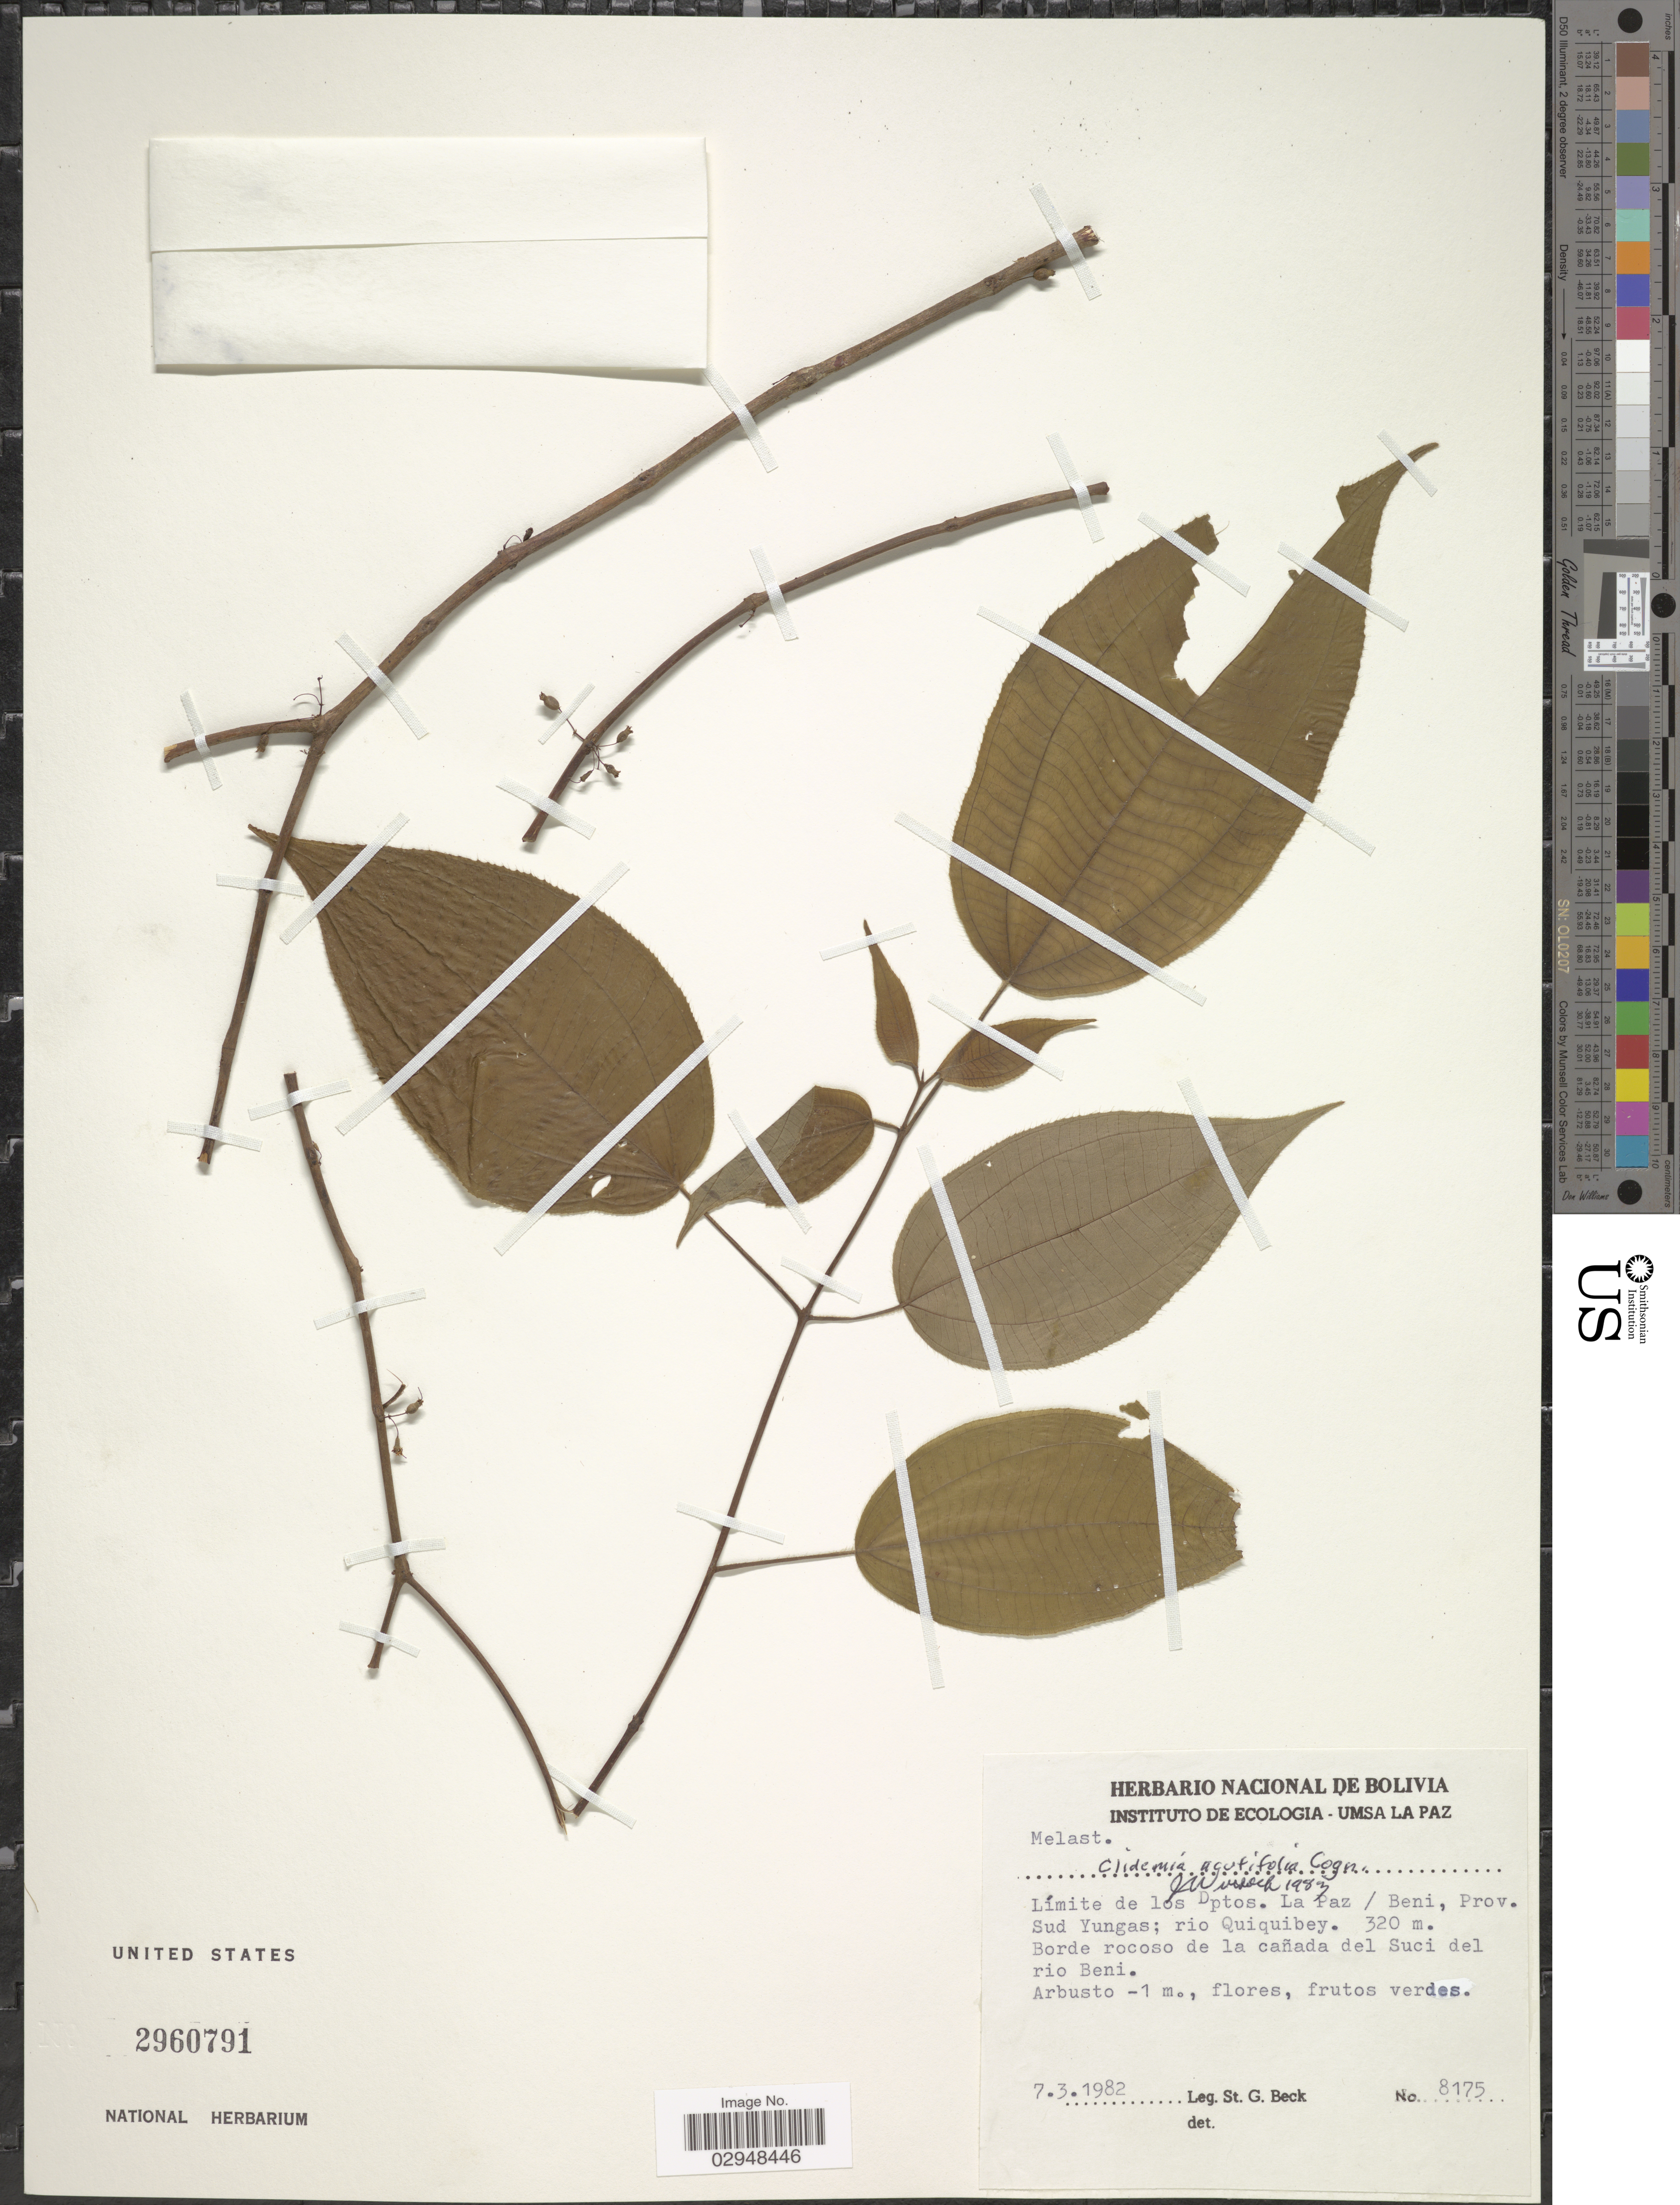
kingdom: Plantae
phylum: Tracheophyta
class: Magnoliopsida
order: Myrtales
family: Melastomataceae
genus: Clidemia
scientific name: Clidemia acutifolia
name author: Cogn.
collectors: S. G. Beck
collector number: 8175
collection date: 1982-03-07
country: Bolivia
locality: Límite de los Dptos. La Paz/Beni, Prov. Sud Yungas, rio Quiquibey, Borde rocoso de la cañada del Suci del rio Beni.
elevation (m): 320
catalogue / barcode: US 2960791